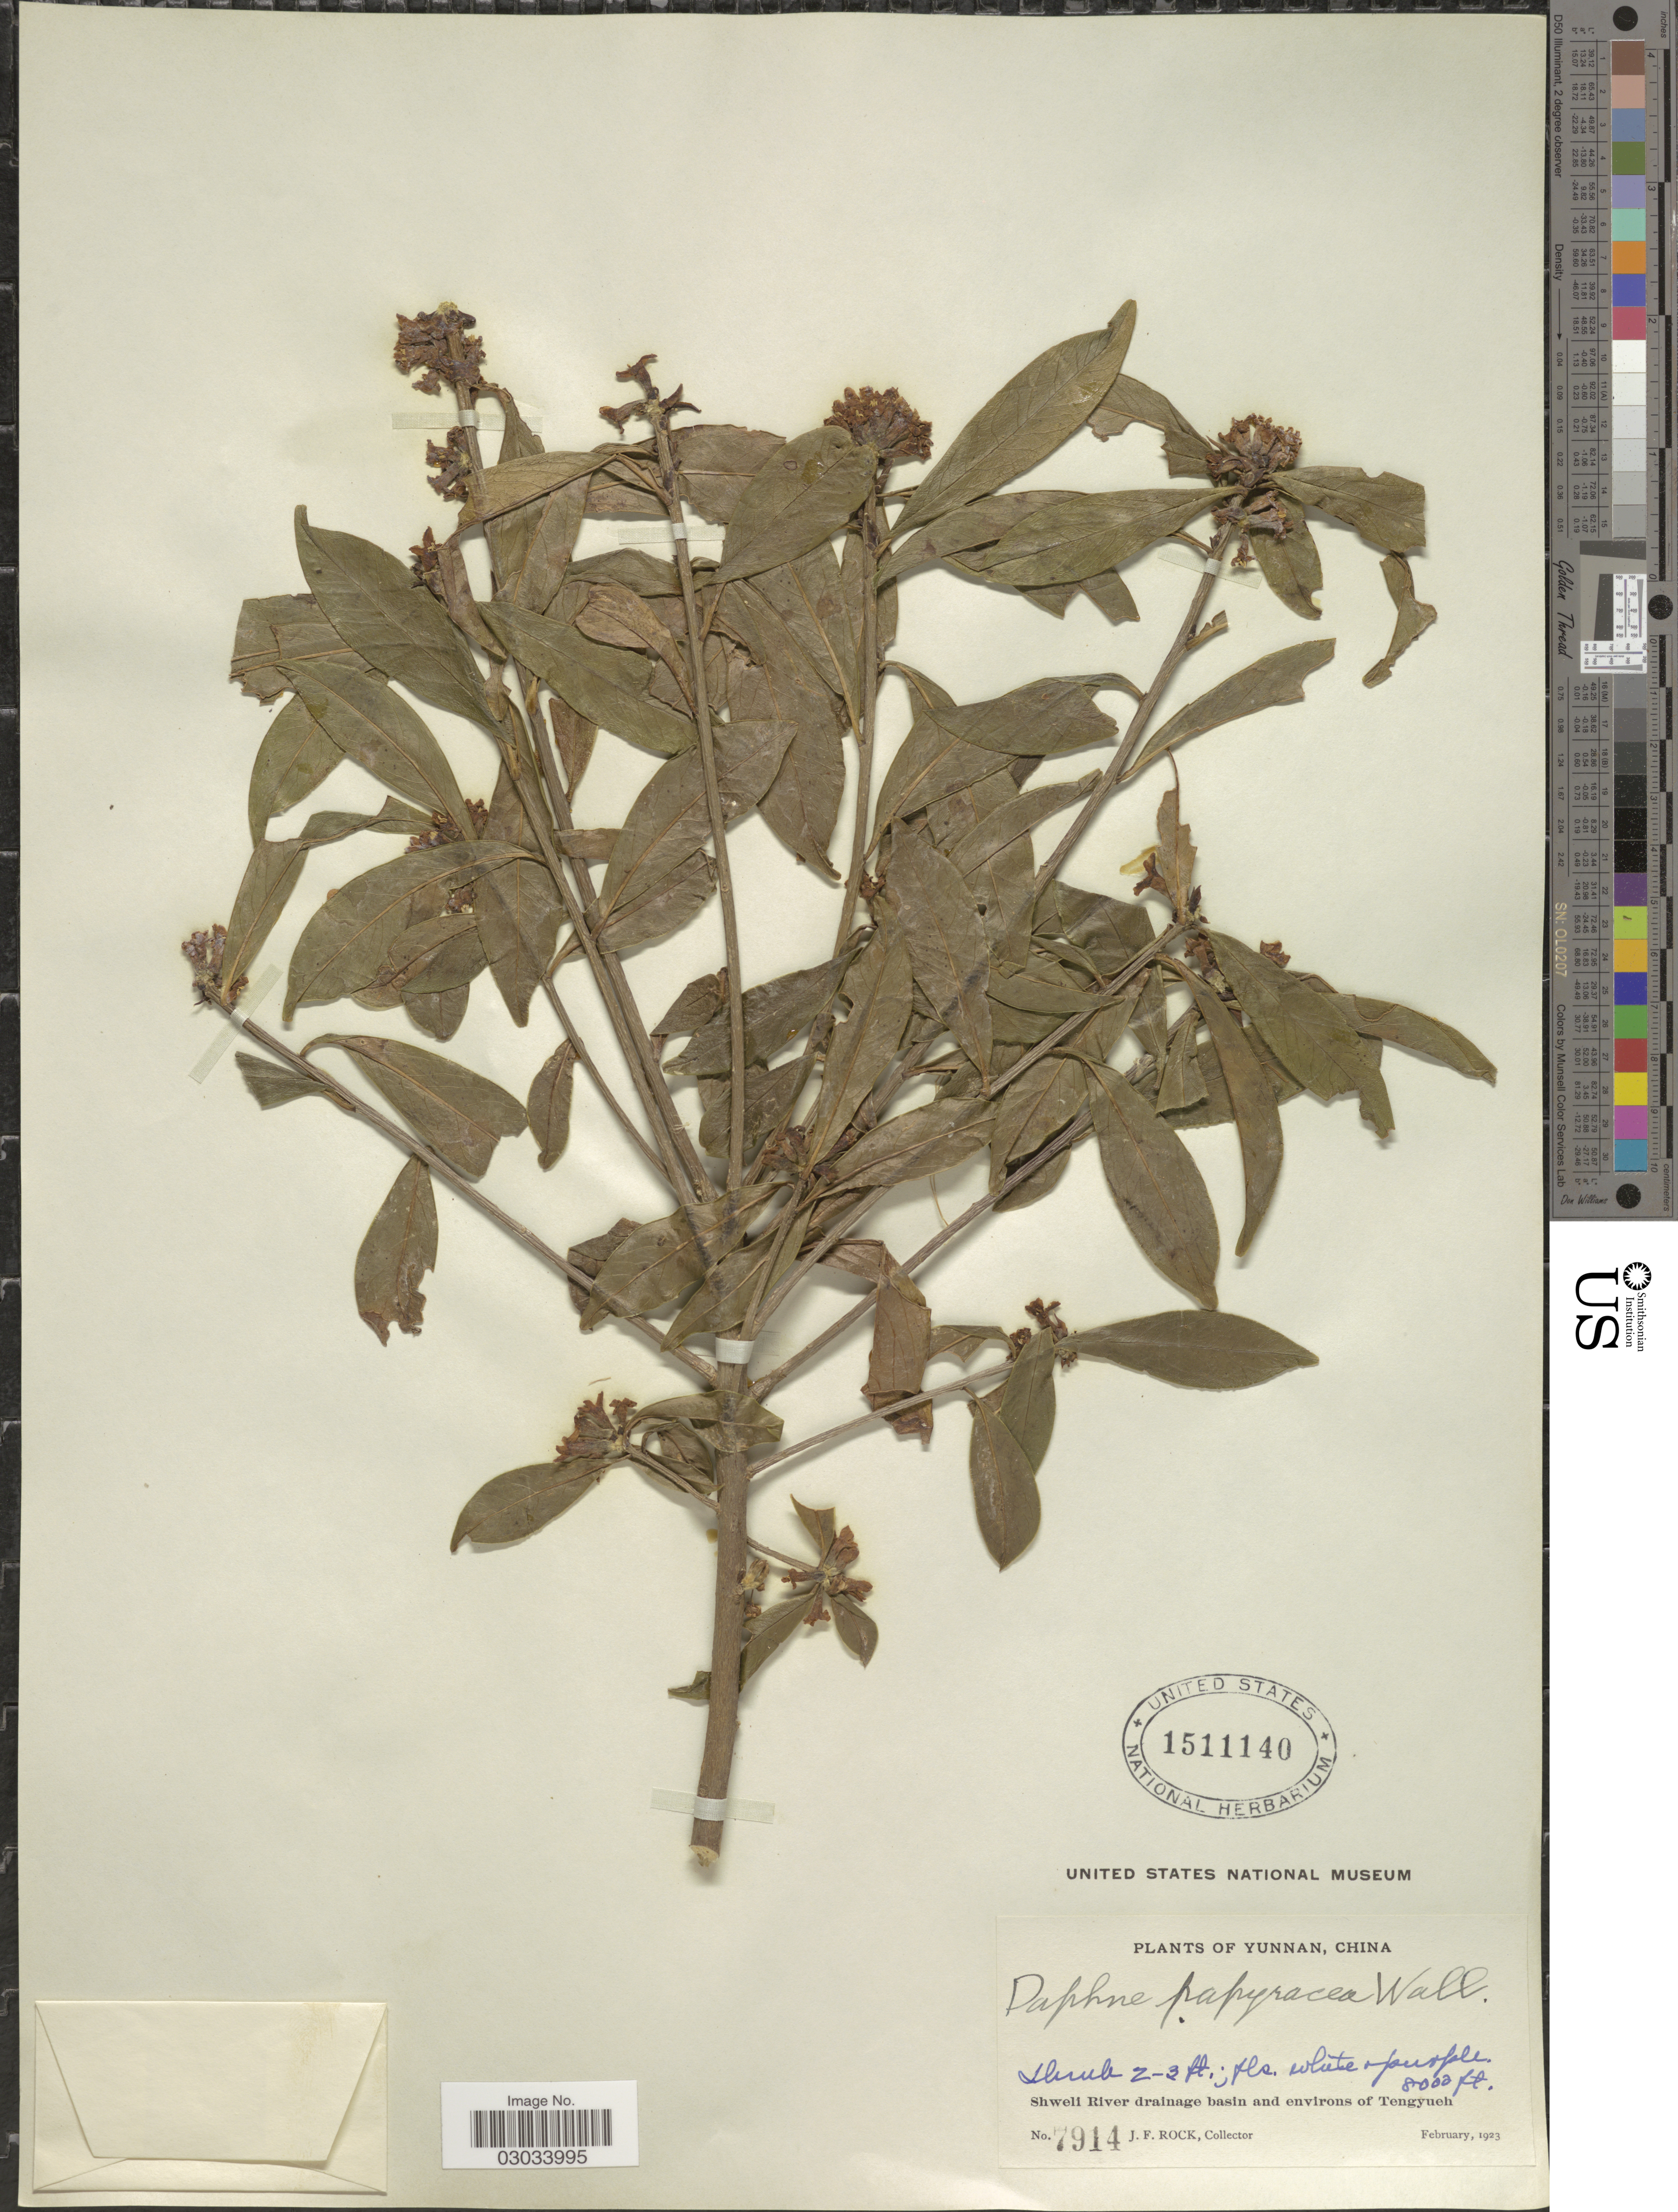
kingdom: Plantae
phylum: Tracheophyta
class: Magnoliopsida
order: Malvales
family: Thymelaeaceae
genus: Daphne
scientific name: Daphne papyracea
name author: Wall. ex Steud.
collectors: J. Rock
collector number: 7914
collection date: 1923-02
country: China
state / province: Yunnan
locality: Shweli River drainage basin and environs of Tengyueh.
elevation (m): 2438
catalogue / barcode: US 1511140